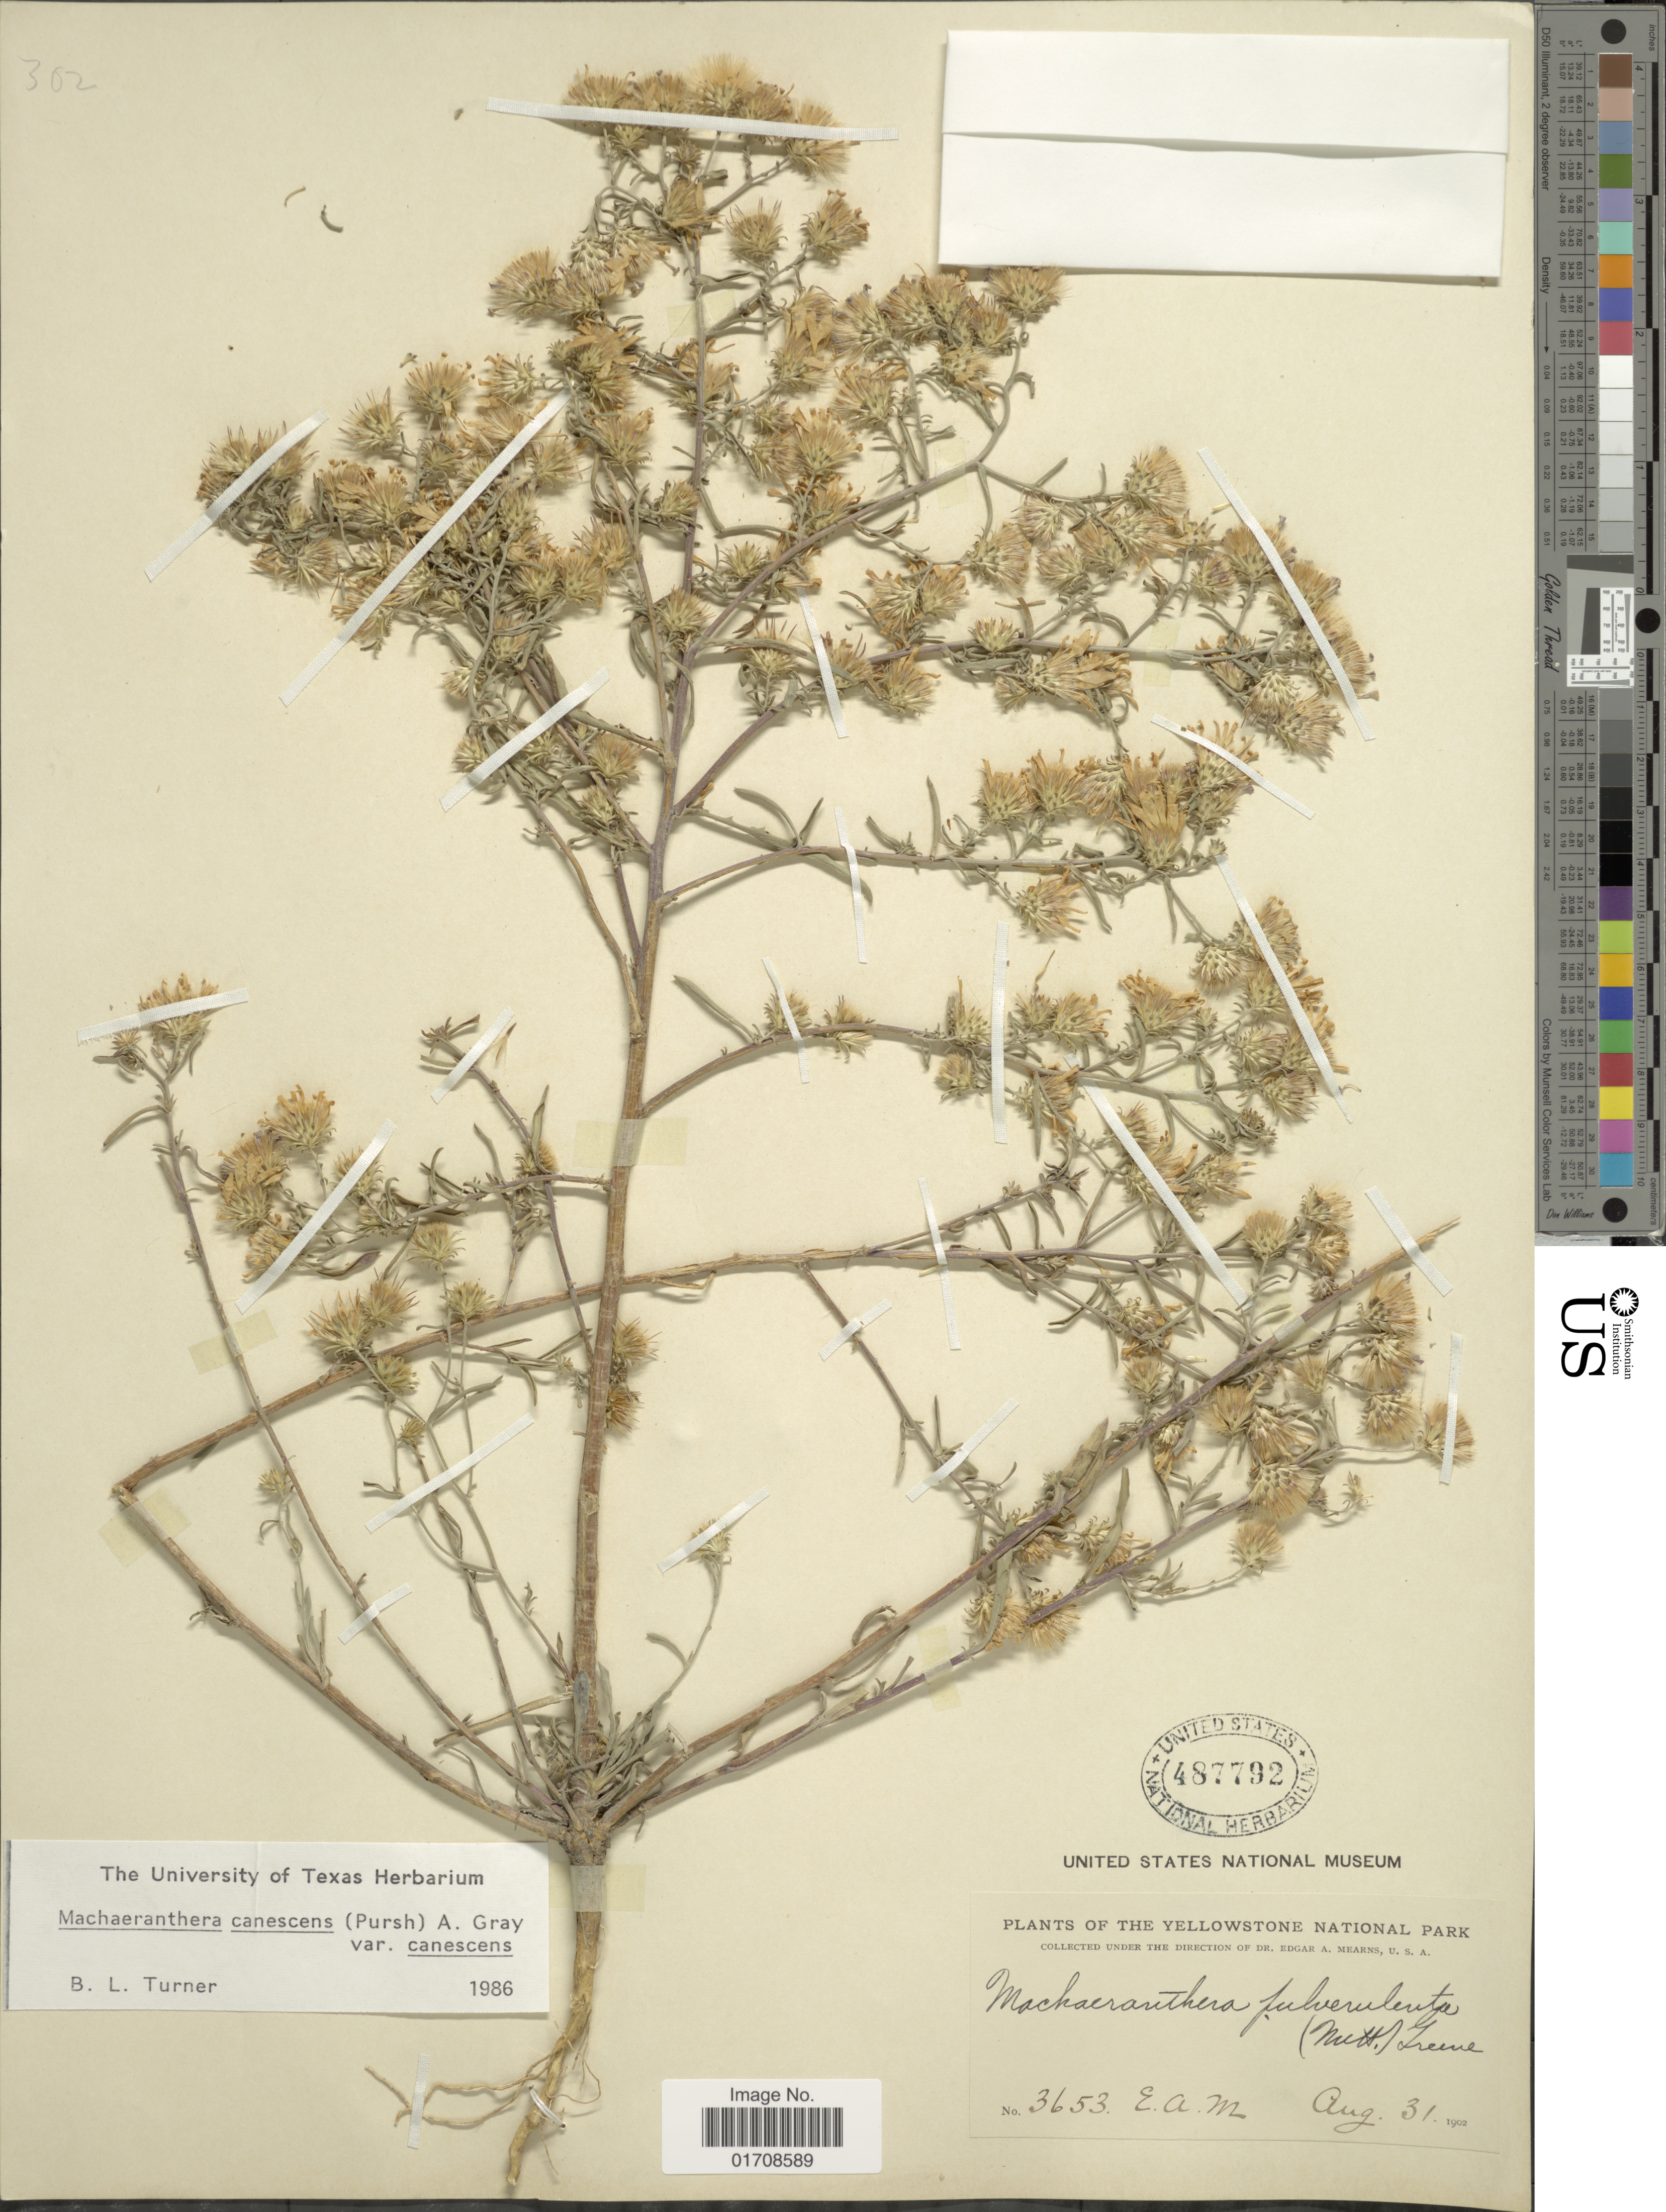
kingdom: Plantae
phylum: Tracheophyta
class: Magnoliopsida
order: Asterales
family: Asteraceae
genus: Machaeranthera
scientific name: Machaeranthera canescens var. canescens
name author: (Pursh) A. Gray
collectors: E. A. Mearns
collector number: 3653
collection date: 1902-08-31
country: United States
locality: Yellowstone National Park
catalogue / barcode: US 487792